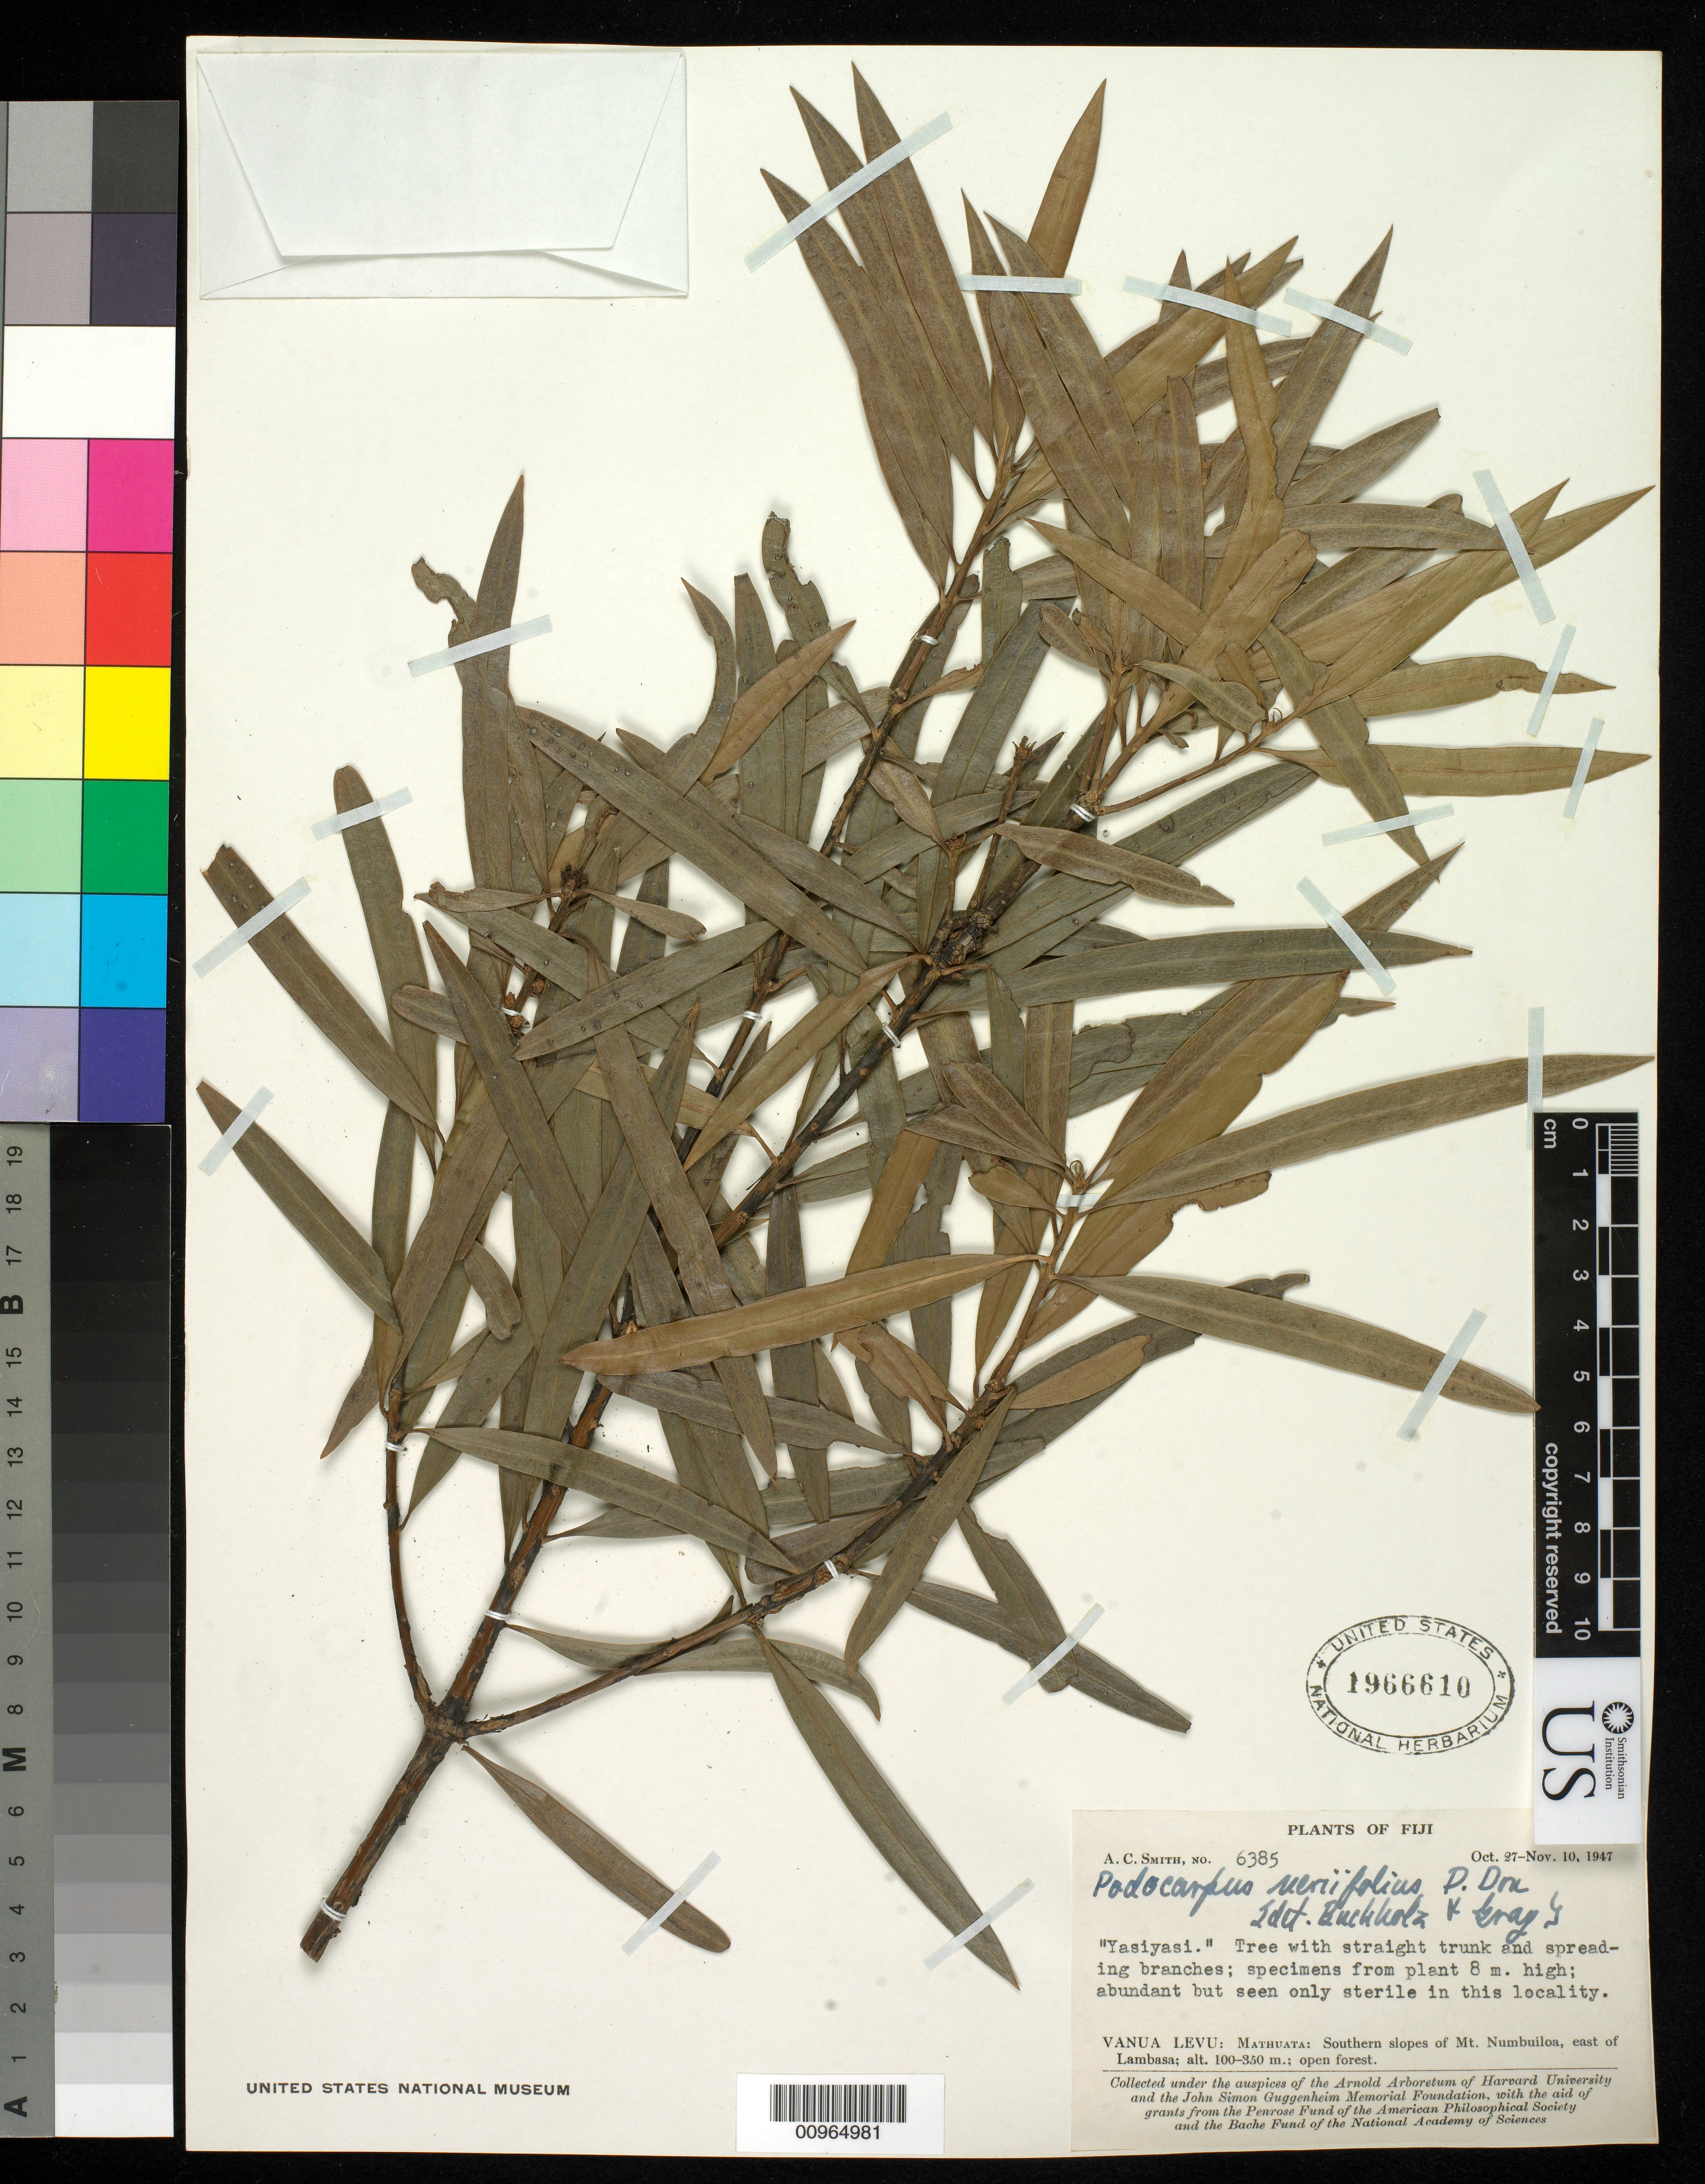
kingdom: Plantae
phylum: Tracheophyta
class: Pinopsida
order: Pinales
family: Podocarpaceae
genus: Podocarpus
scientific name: Podocarpus neriifolius var. neriifolius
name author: D. Don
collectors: C. A. Smith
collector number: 6385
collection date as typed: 27 Oct 1947 to 10 Nov 1947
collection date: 1947-10-27/1947-11-10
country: Fiji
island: Macuata-i-wai [Mathuata-i-wai]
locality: Mathuata: Southern slopes of Mt. Numbuiloa, east of Lambasa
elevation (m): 100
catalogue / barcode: US 1966610